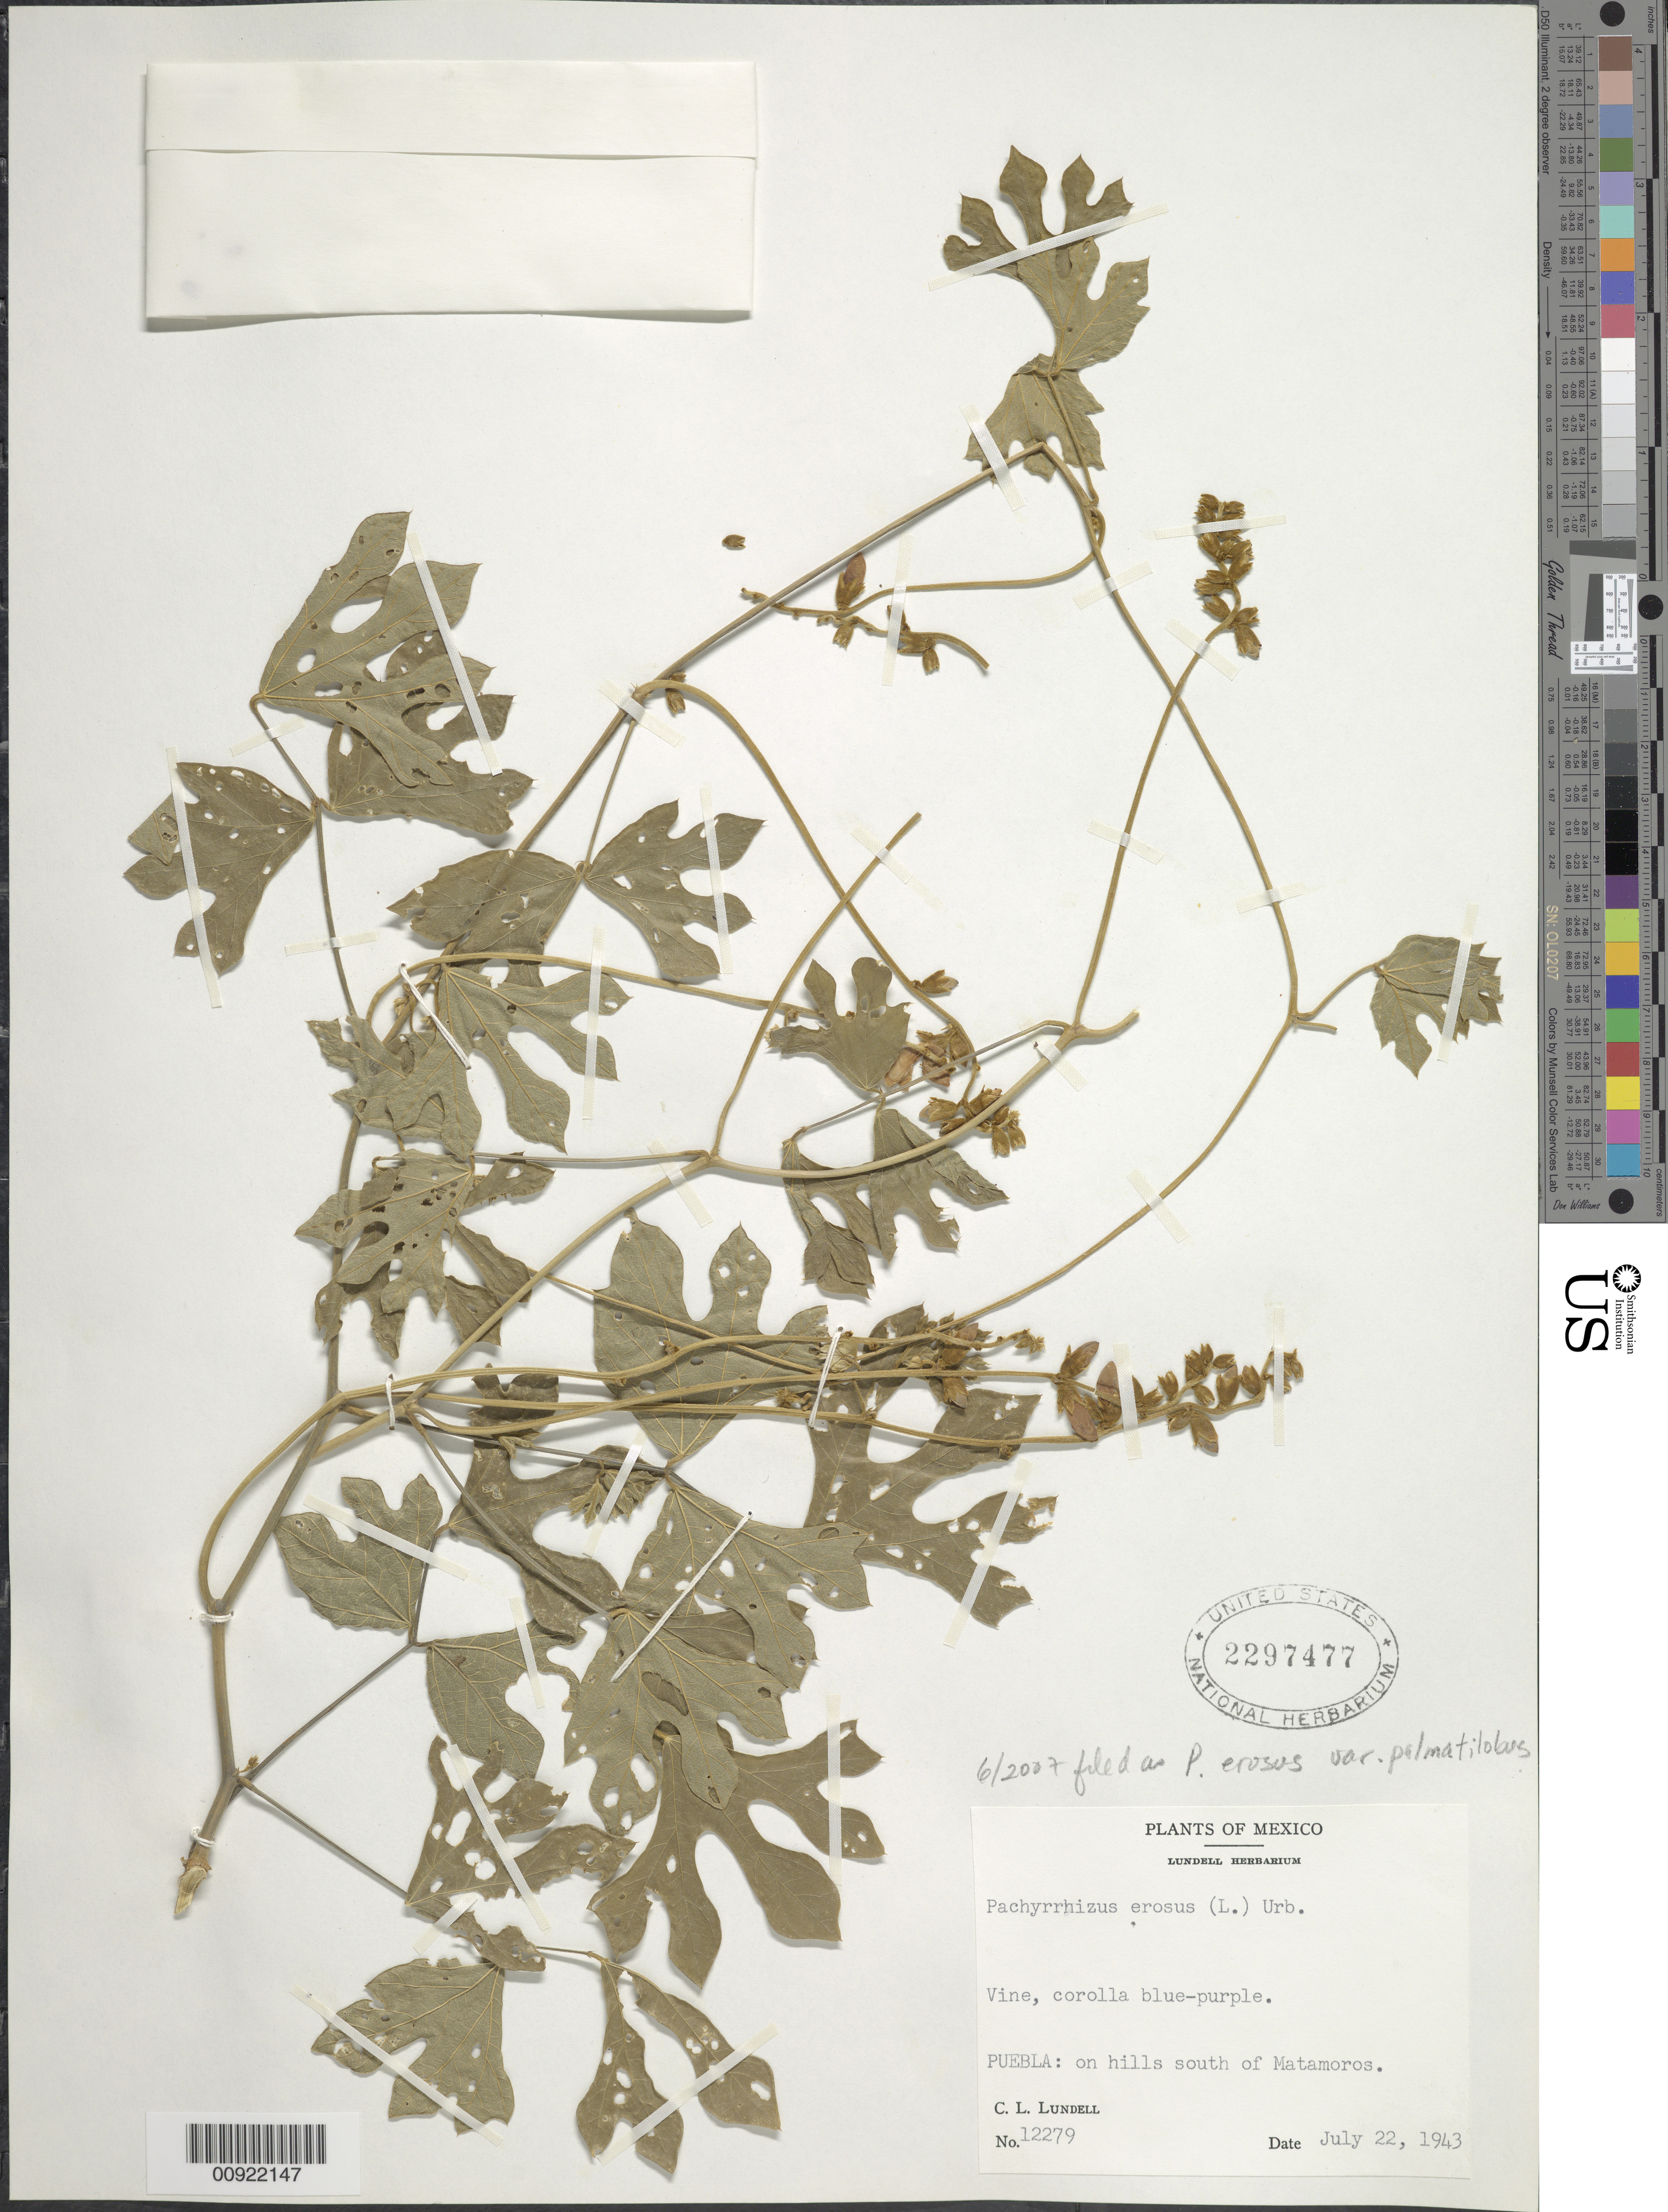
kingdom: Plantae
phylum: Tracheophyta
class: Magnoliopsida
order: Fabales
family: Fabaceae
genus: Pachyrhizus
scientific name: Pachyrhizus erosus var. palmatilobus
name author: (L.) Urb.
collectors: C. L. Lundell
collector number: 12279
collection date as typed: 22 Jul 1943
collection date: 1943-07-22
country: Mexico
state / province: Puebla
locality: Puebla: on hills south of Matamoros.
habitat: On hills.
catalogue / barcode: US 2297477